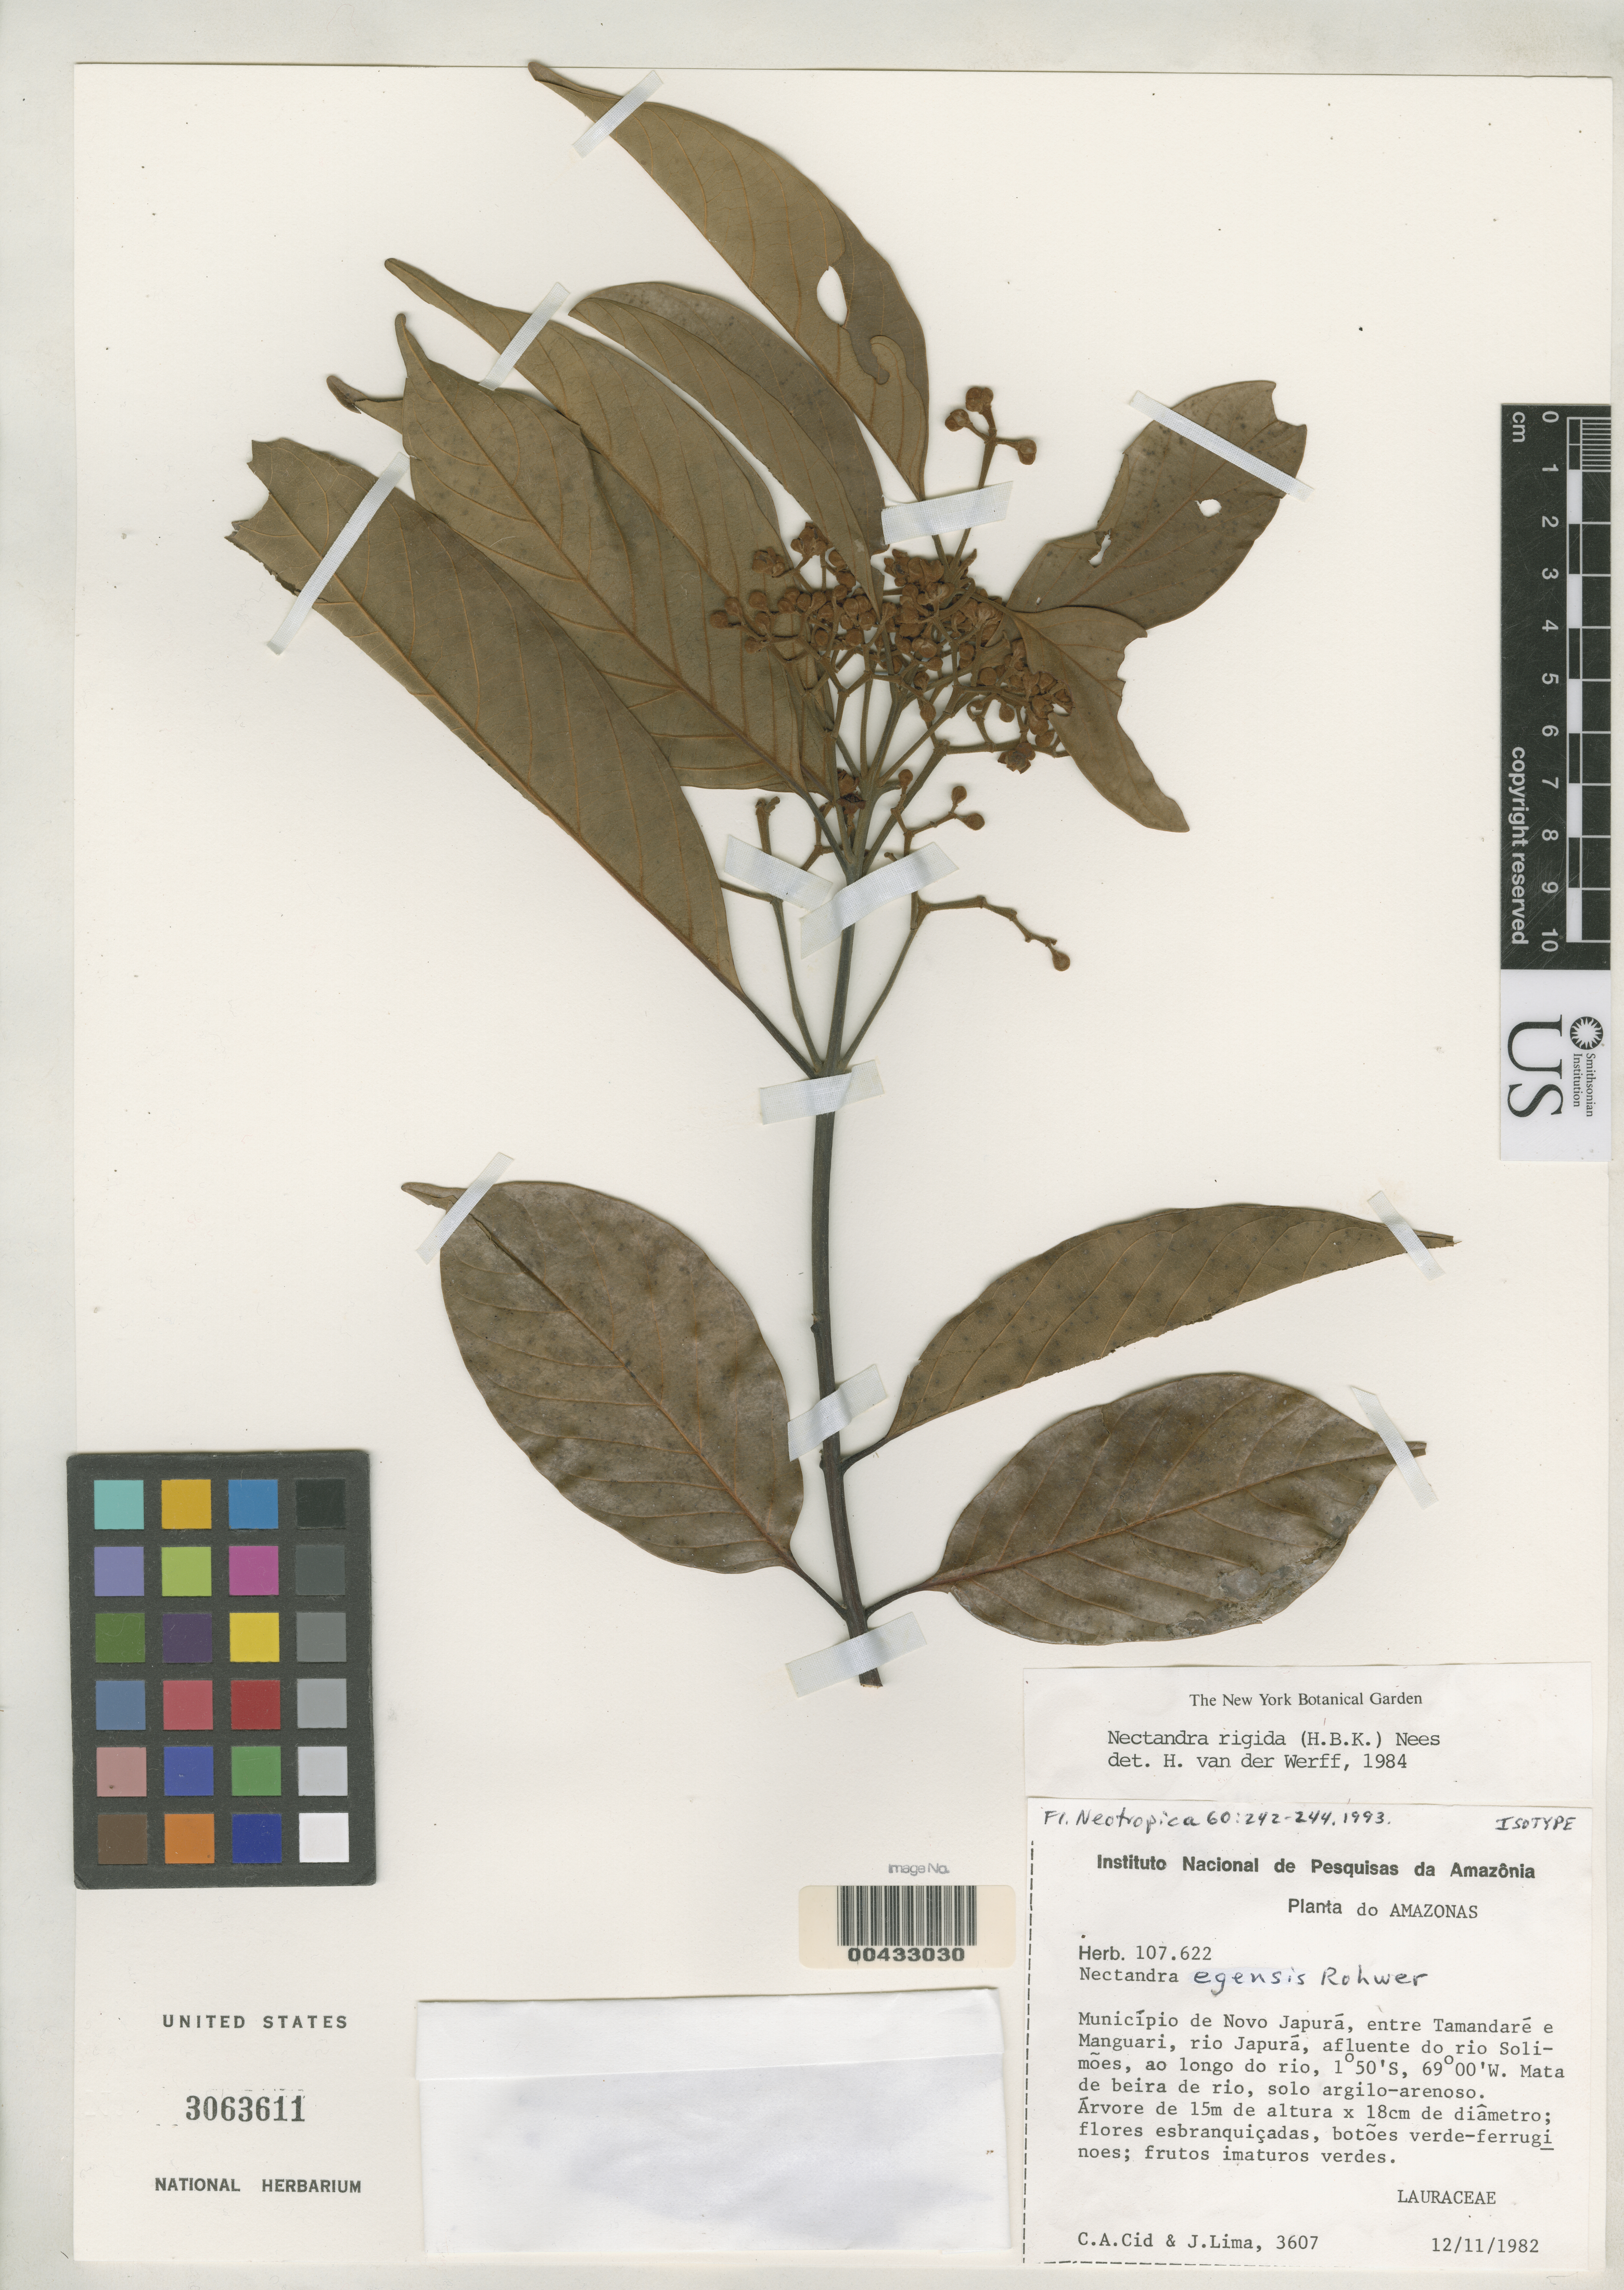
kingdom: Plantae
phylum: Tracheophyta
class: Magnoliopsida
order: Laurales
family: Lauraceae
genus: Nectandra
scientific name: Nectandra egensis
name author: Rohwer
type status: Isotype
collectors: C. A. Cid Ferreira & J. Lima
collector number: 3607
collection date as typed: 12 Nov 1982 or 11 Dec 1982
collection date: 1982-11-12 or 1982-12-11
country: Brazil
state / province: Amazonas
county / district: Novo Japura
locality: Entre Tamandare Emanguari, Rio Japura, afluente do Rio Solioes.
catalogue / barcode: US 3063611